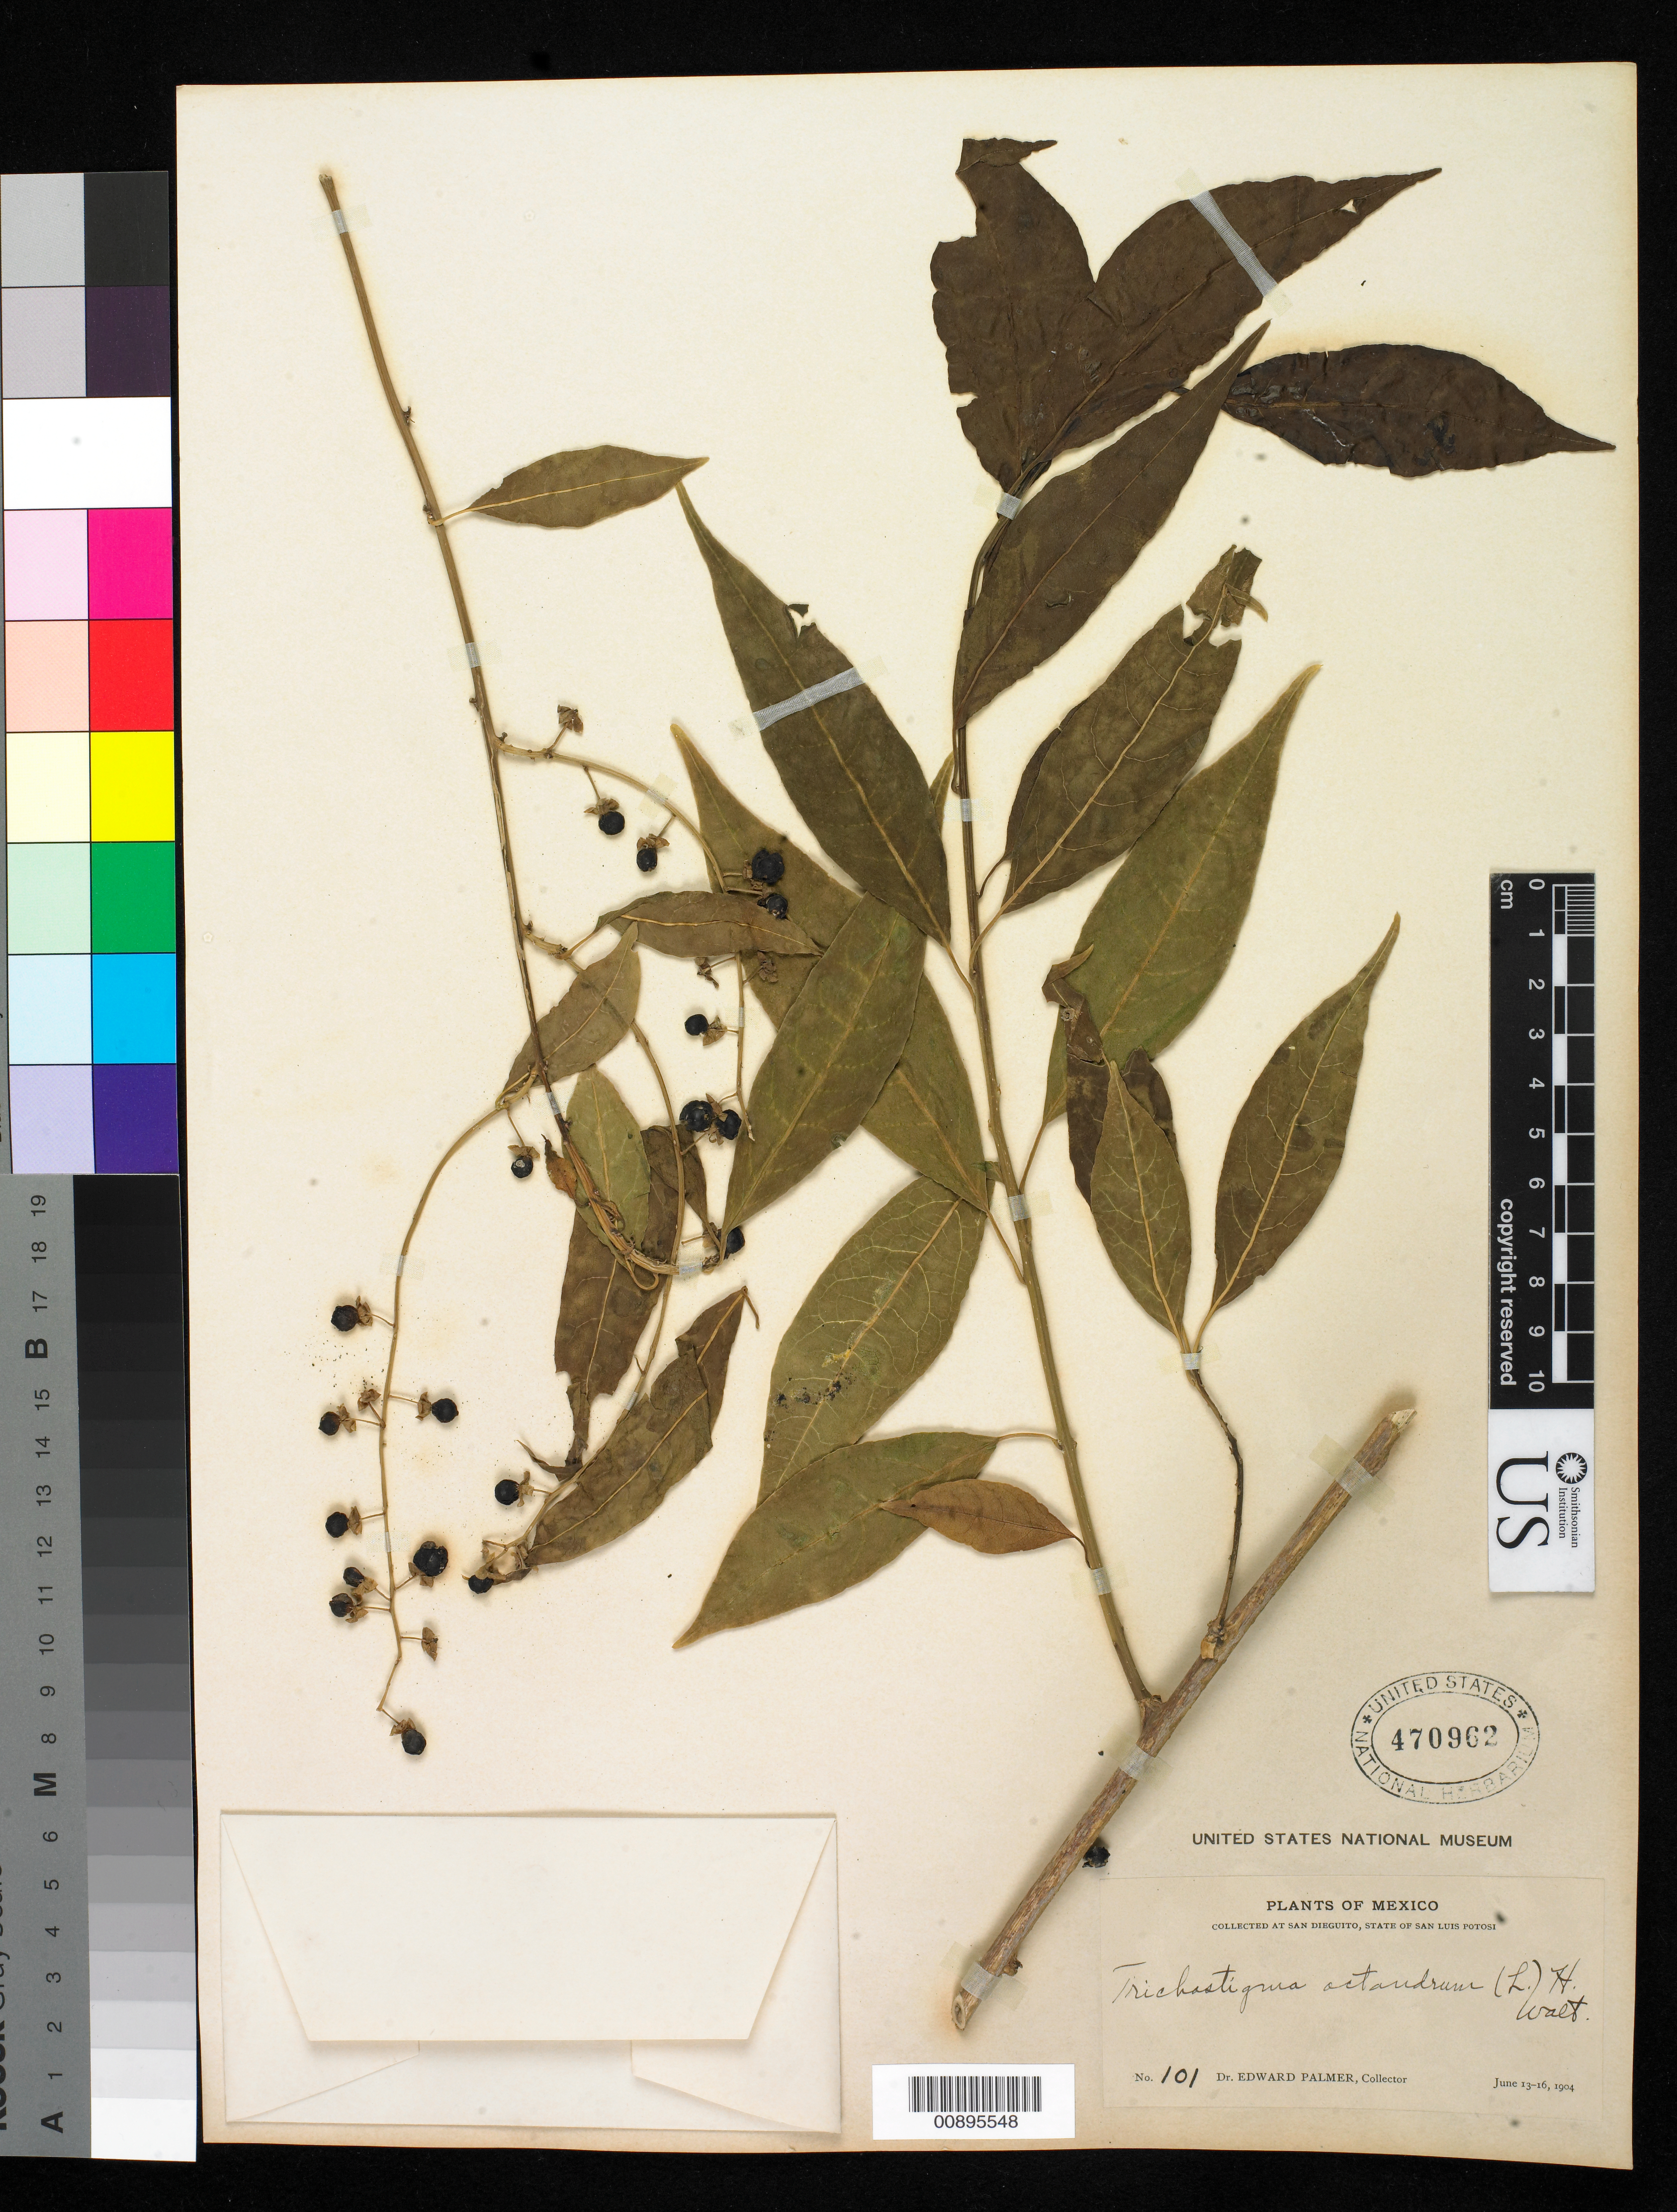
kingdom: Plantae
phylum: Tracheophyta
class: Magnoliopsida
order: Caryophyllales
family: Phytolaccaceae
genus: Trichostigma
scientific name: Trichostigma octandrum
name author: (L.) H. Walter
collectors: E. Palmer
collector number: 101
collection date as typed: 13 Jun 1904 to 16 Jun 1904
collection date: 1904-06-13/1904-06-16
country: Mexico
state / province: San Luis Potosí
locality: San Dieguito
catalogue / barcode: US 470962